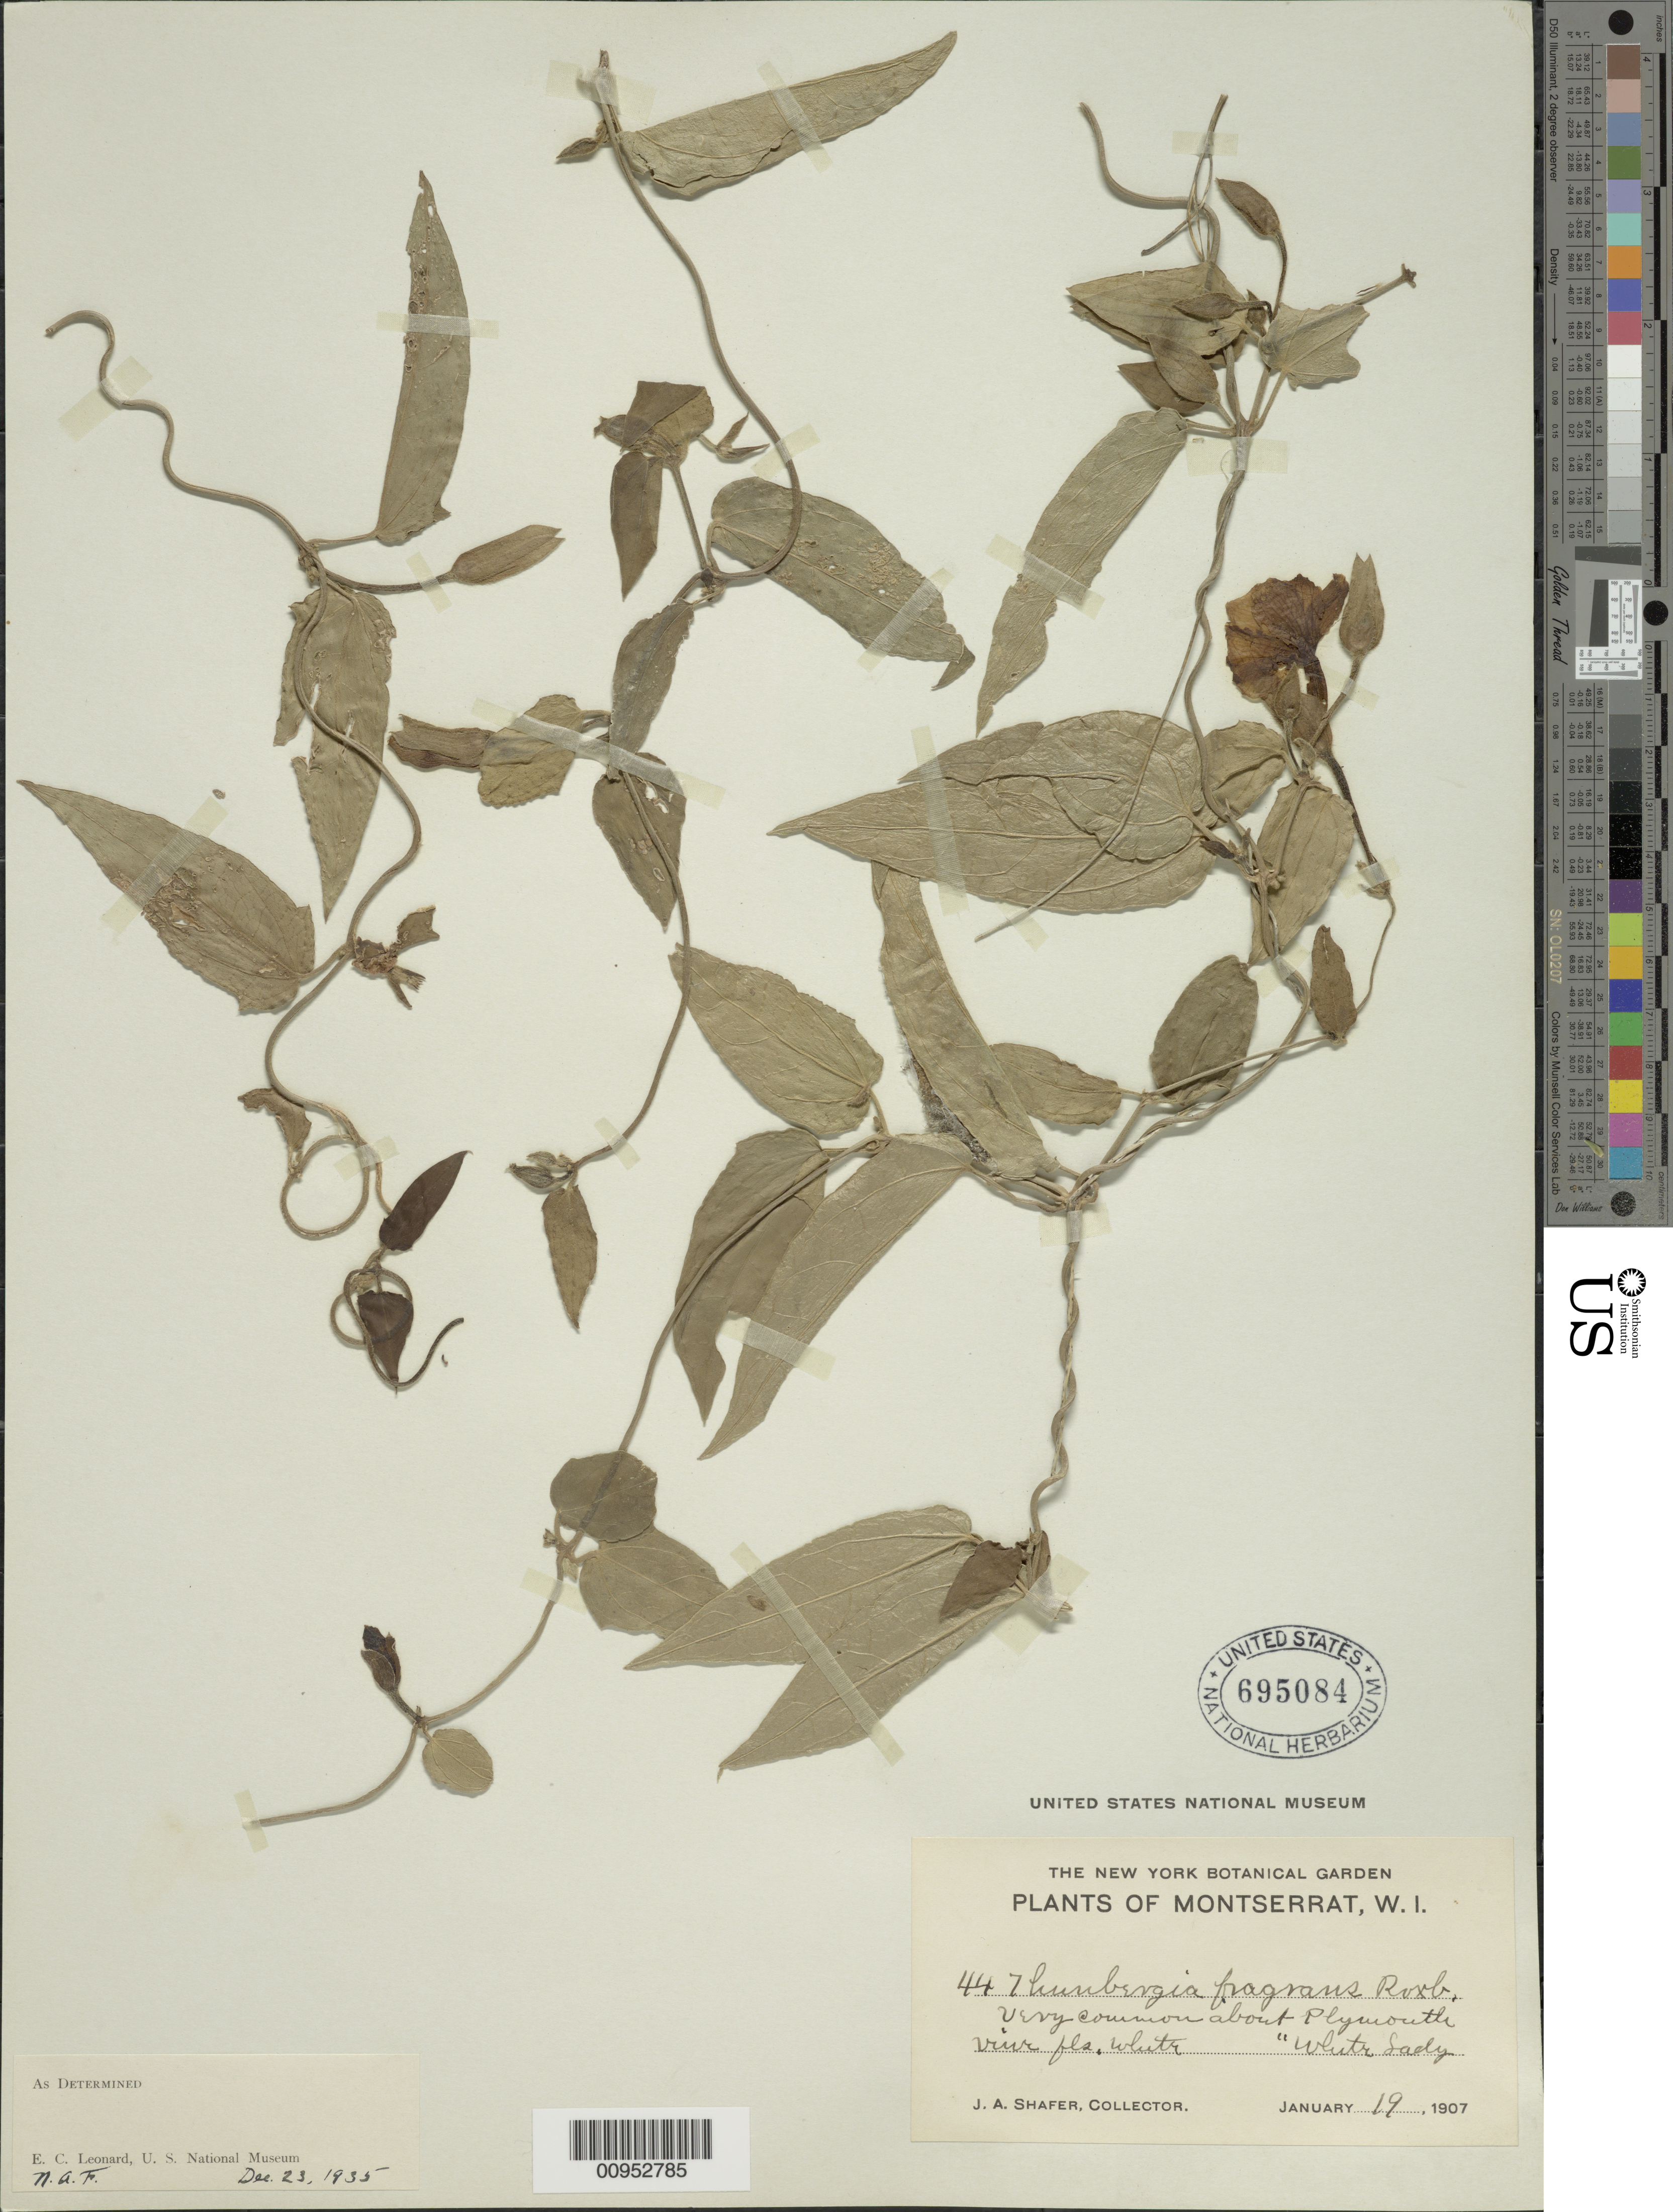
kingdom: Plantae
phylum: Tracheophyta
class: Magnoliopsida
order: Lamiales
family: Acanthaceae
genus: Thunbergia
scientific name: Thunbergia fragrans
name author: Roxb.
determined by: Leonard, Emery C., (US)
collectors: J. A. Shafer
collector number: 447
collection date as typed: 19 Jan 1907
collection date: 1907-01-19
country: Montserrat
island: Montserrat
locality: Plymouth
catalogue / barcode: US 695084